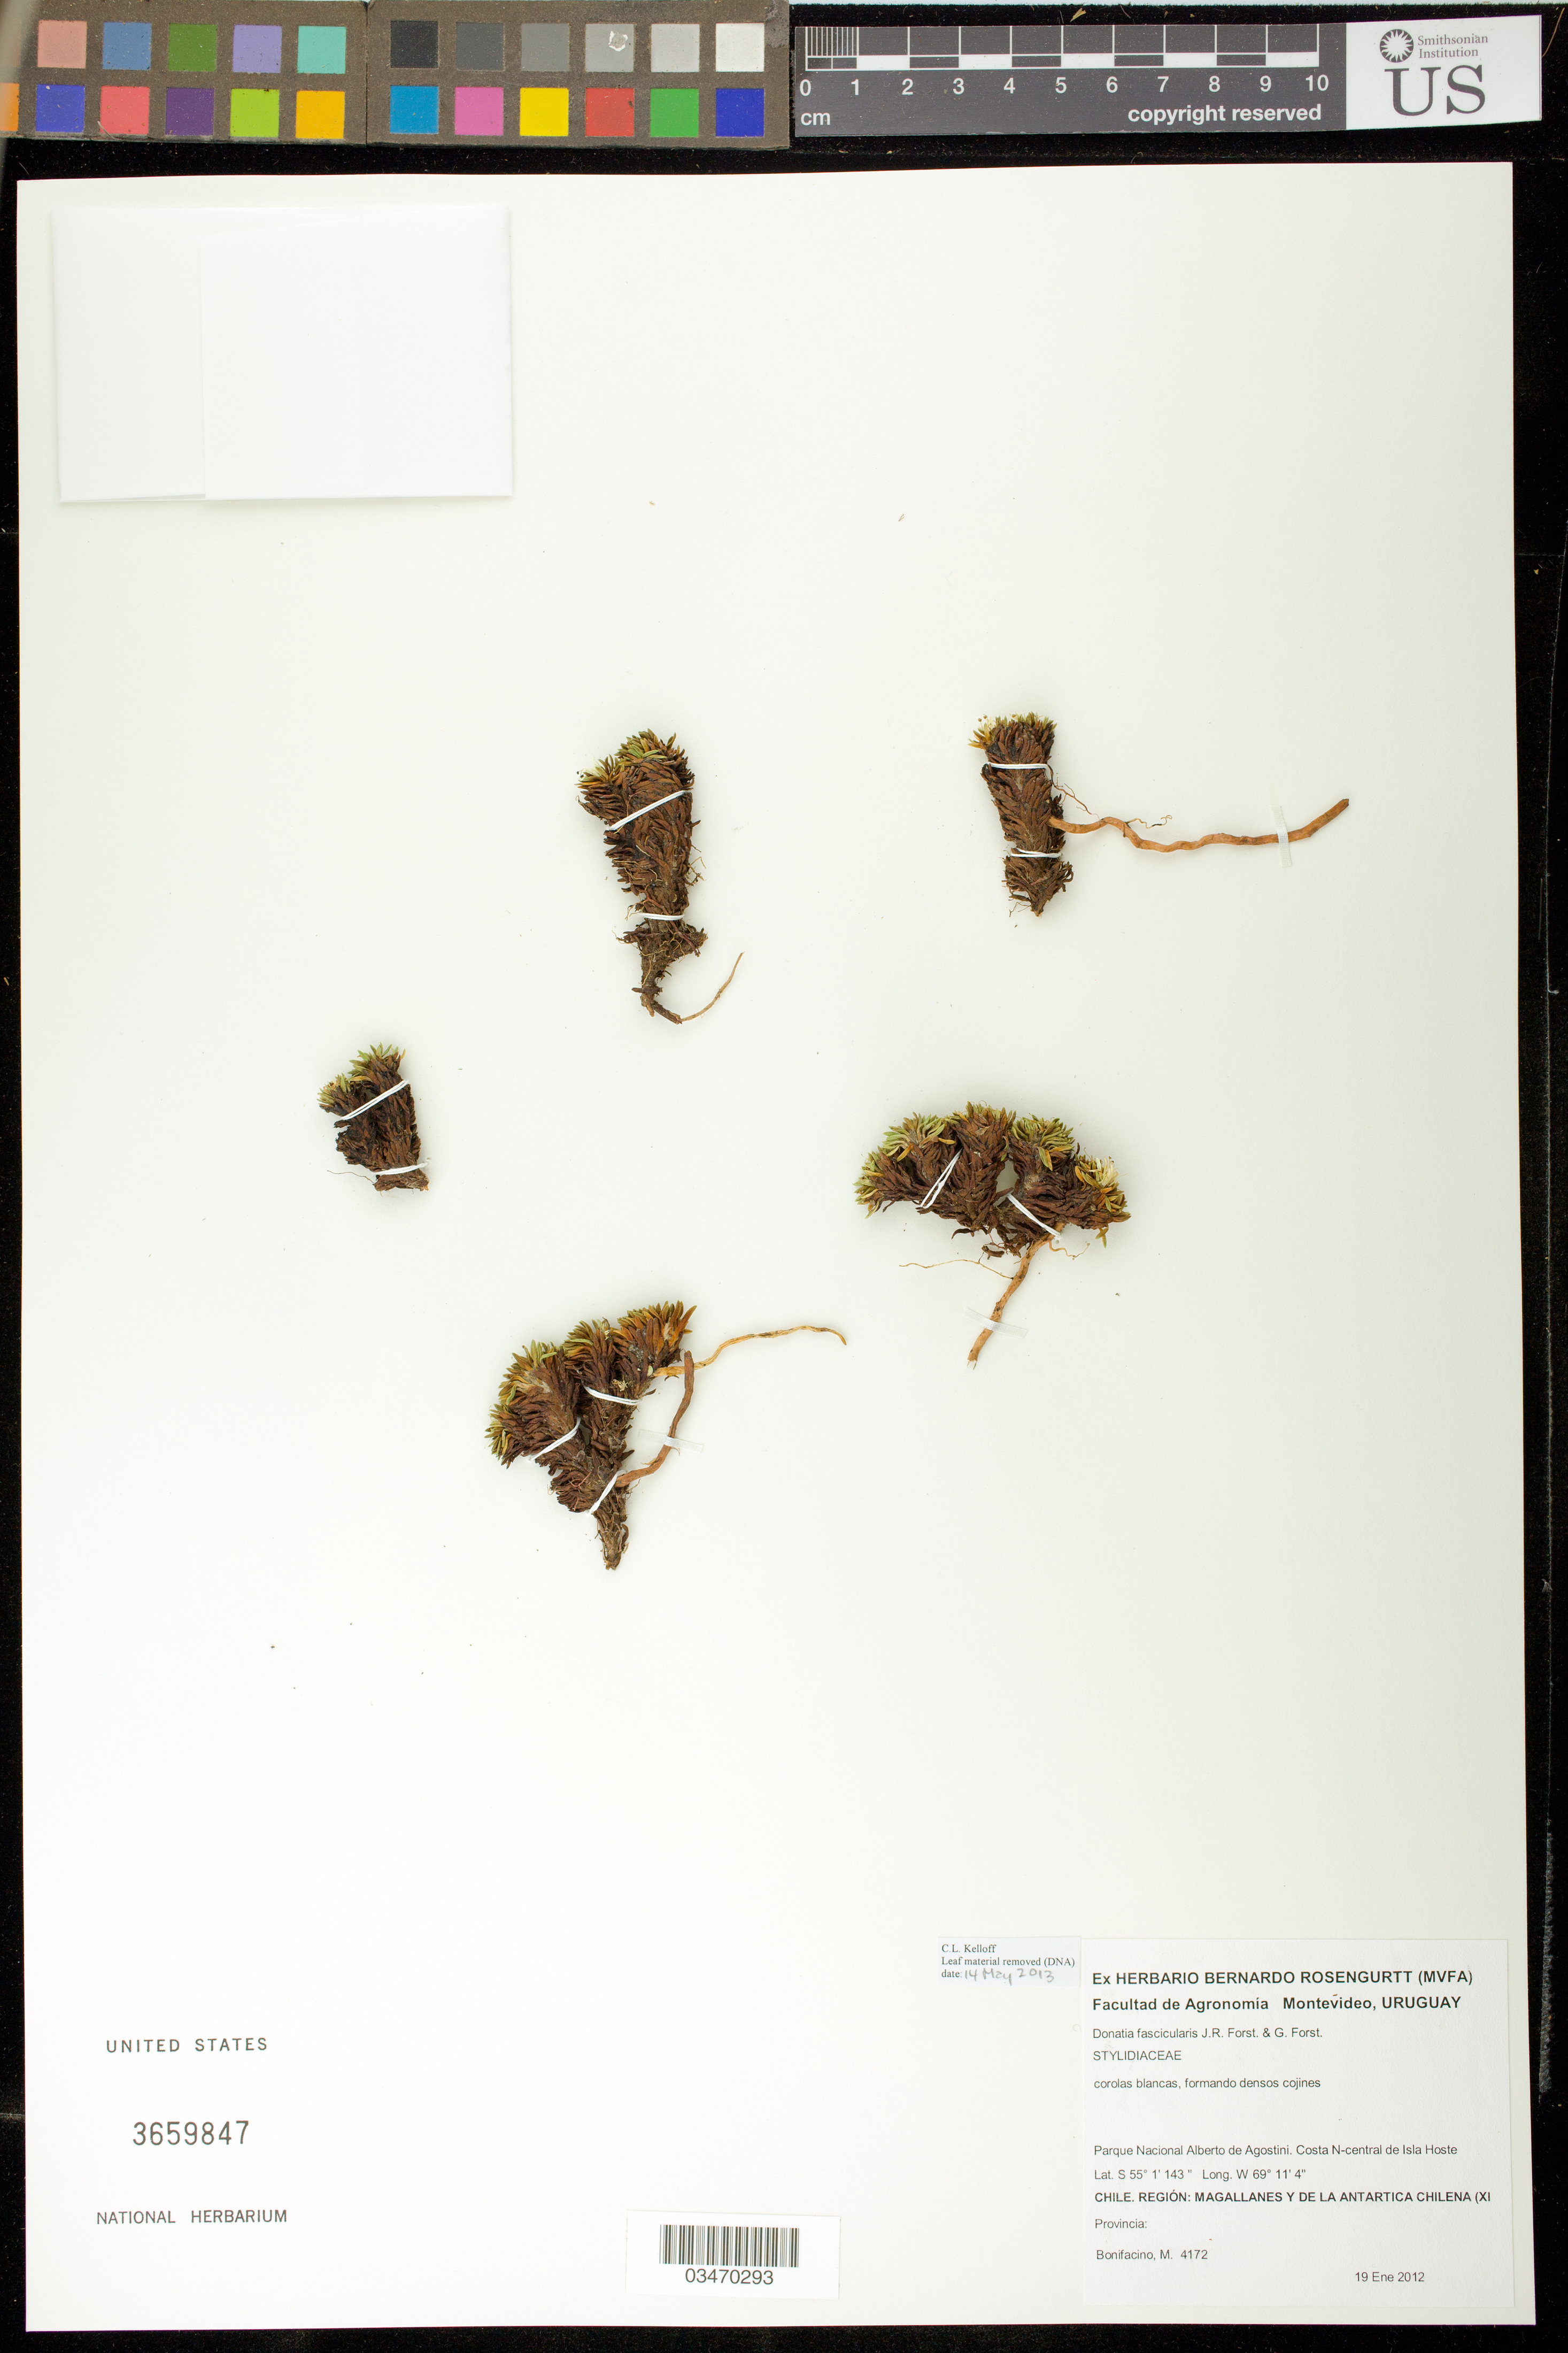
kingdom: Plantae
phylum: Tracheophyta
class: Magnoliopsida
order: Asterales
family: Stylidiaceae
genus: Donatia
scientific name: Donatia fascicularis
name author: J.R. Forst. & G. Forst.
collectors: M. Bonifacino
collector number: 4172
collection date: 2012-01-19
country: Chile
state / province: Magallanes y de la Antártica Chilena (XII)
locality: Parque Nacional Alberto de Agostini, Costa N-central de Isla Hoste.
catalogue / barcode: US 3659847